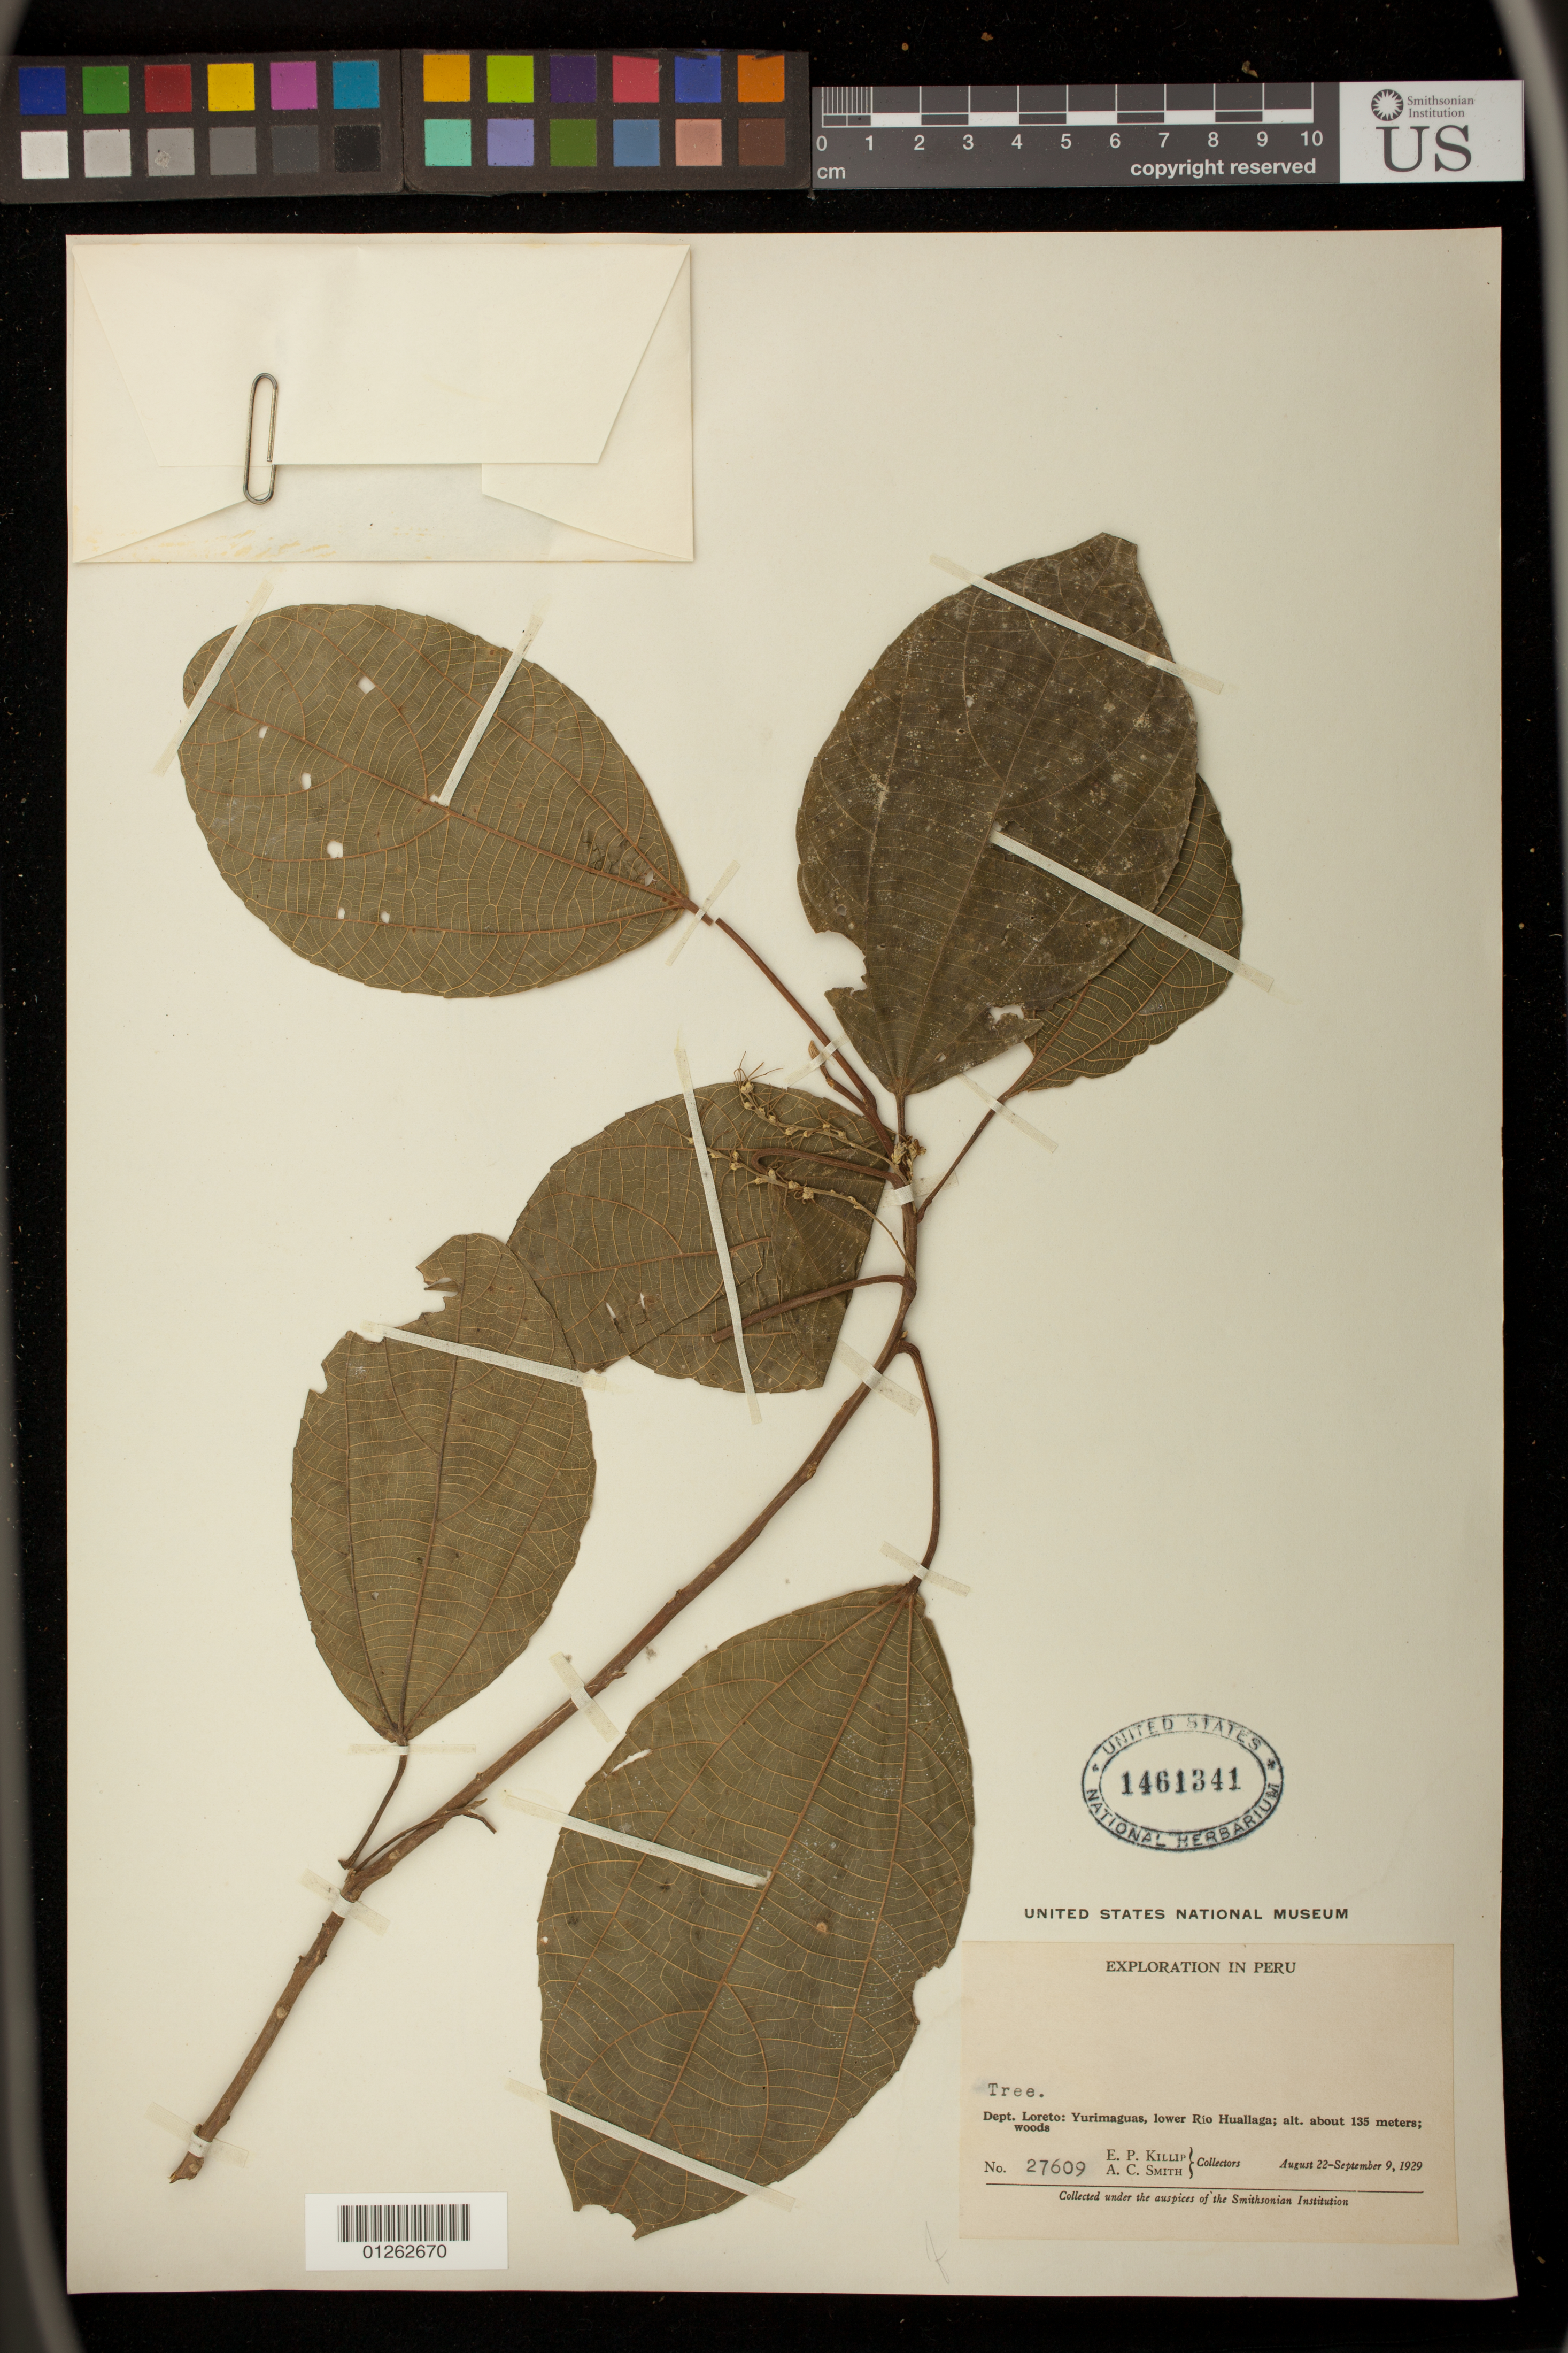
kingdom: Plantae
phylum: Tracheophyta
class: Magnoliopsida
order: Malpighiales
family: Euphorbiaceae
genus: Alchornea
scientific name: Alchornea glandulosa subsp. glandulosa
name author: Poepp.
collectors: E. P. Killip & A. C. Smith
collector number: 27609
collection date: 1929-08-22/1929-09-09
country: Peru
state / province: Loreto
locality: Yurimaguas, lower Rio Huallaga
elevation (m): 135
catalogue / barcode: US 1461341